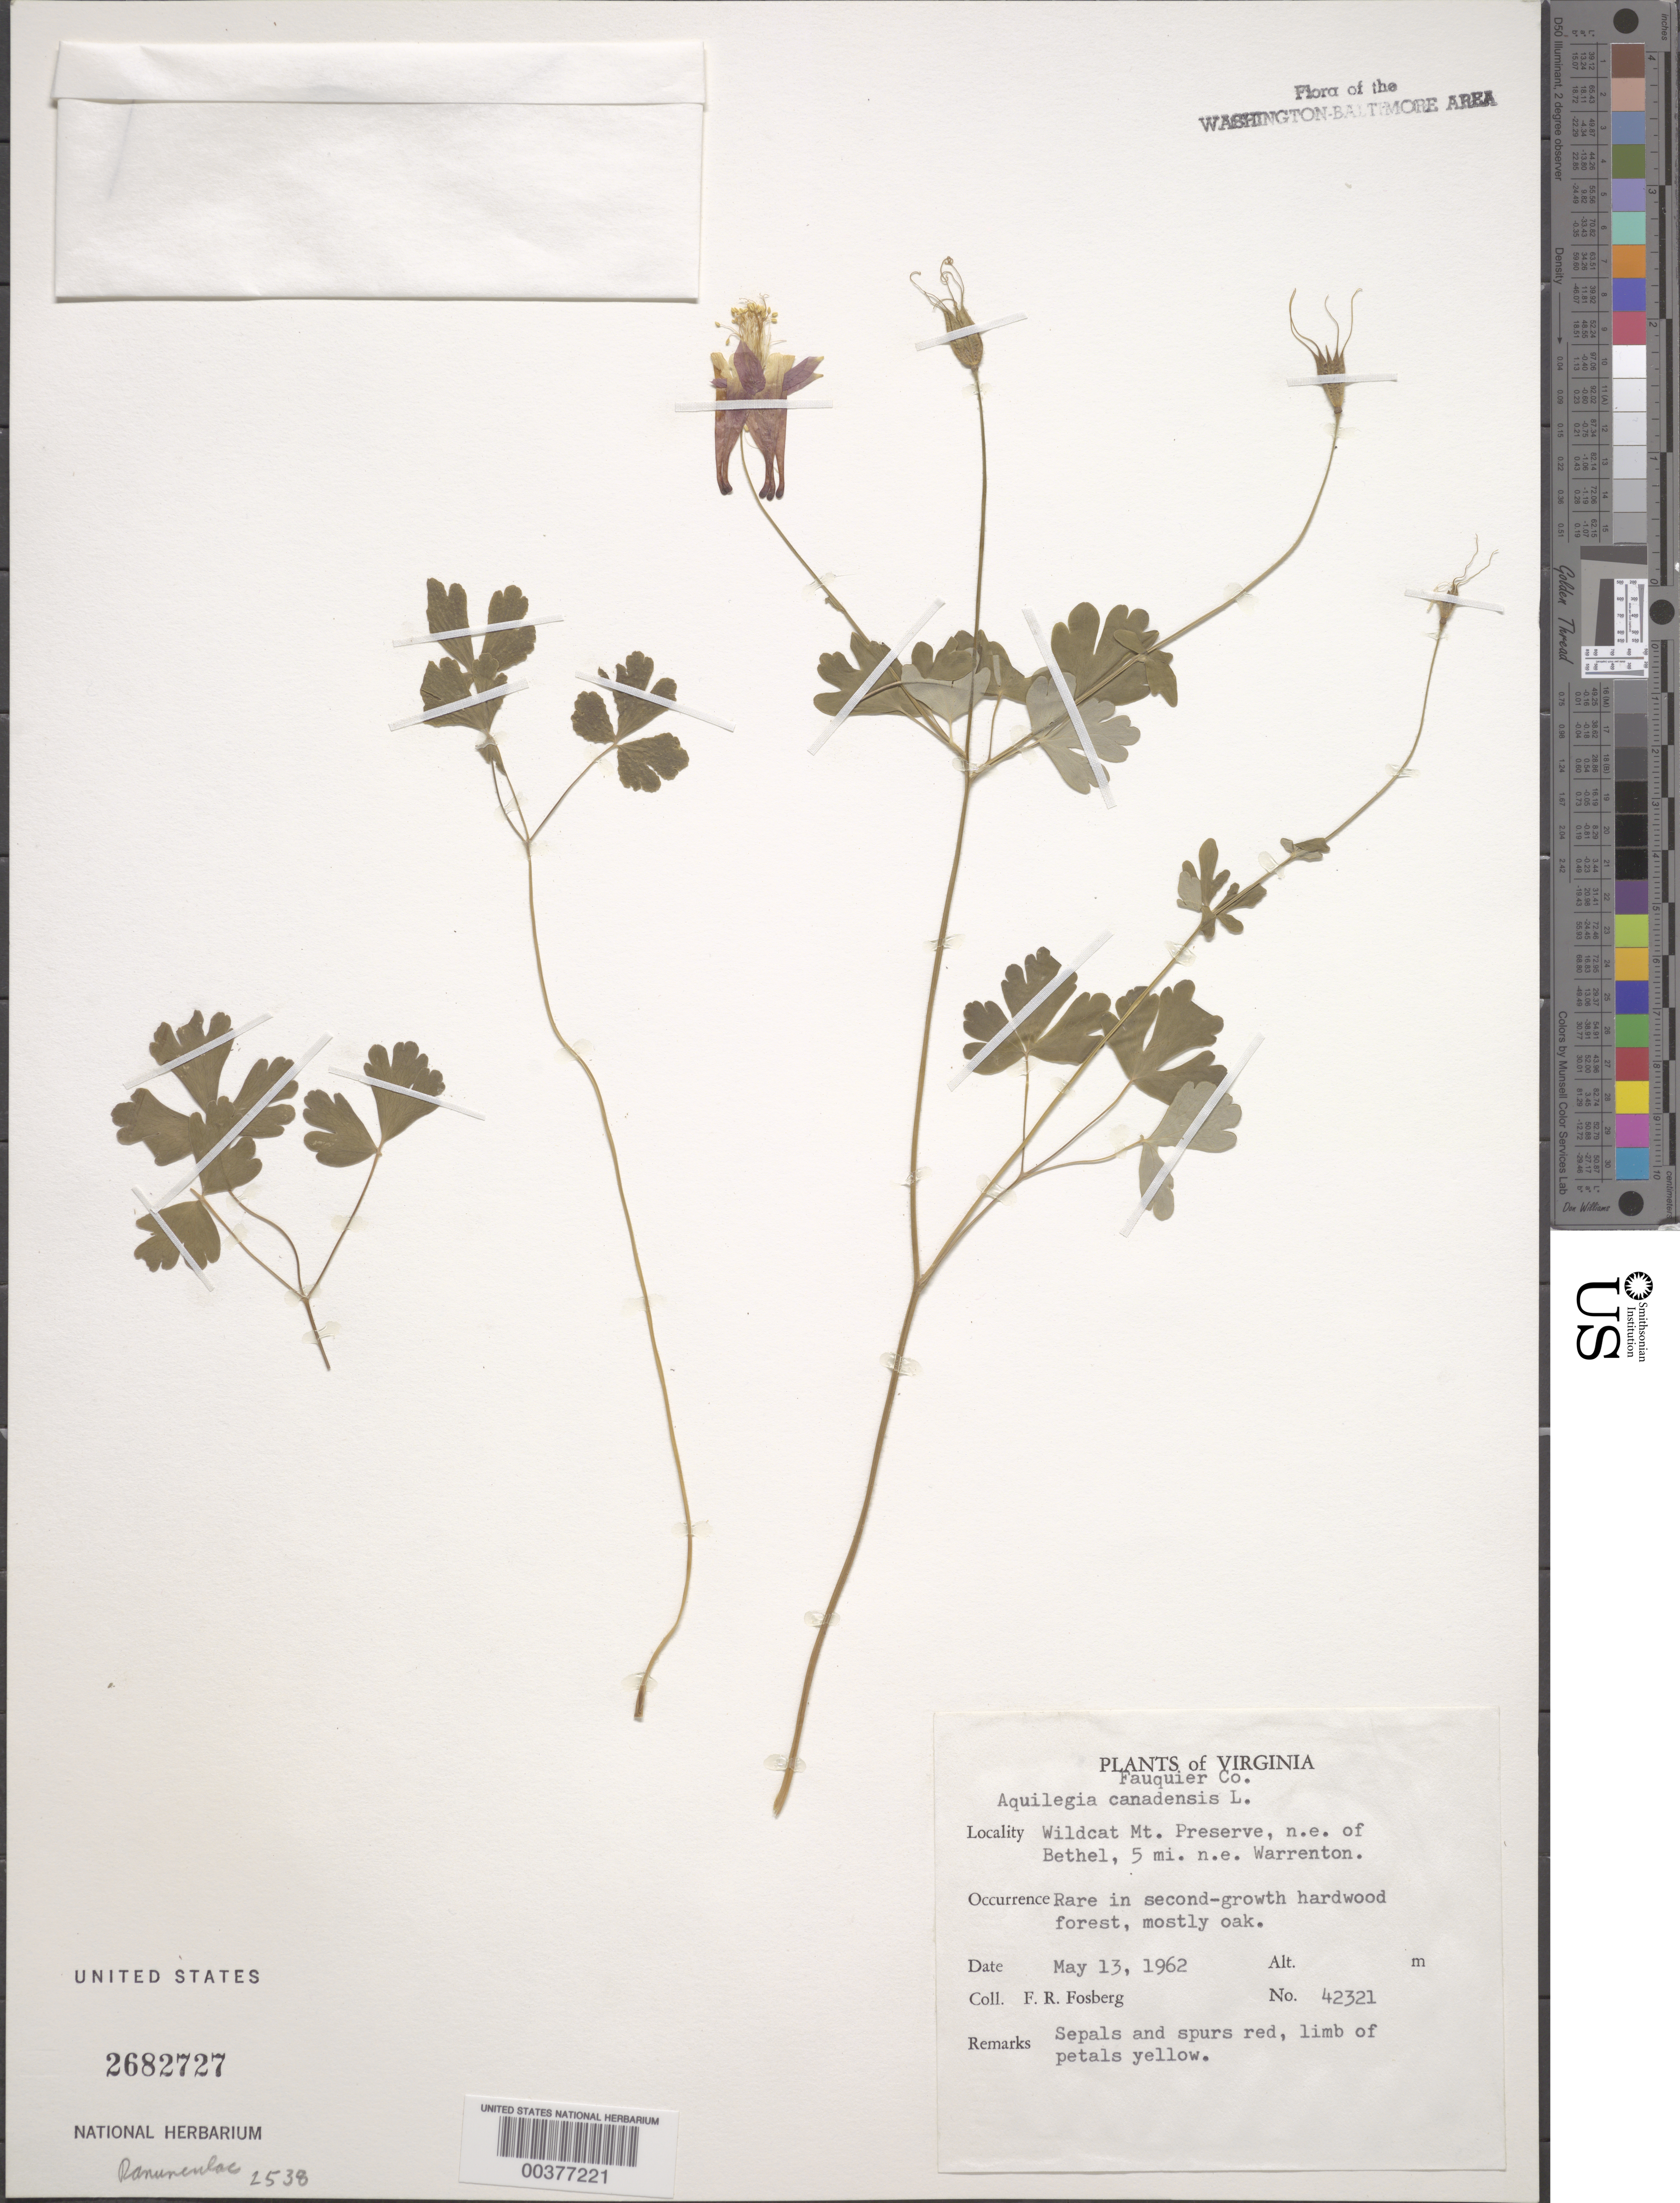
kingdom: Plantae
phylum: Tracheophyta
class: Magnoliopsida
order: Ranunculales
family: Ranunculaceae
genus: Aquilegia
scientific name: Aquilegia canadensis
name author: L.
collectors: F. R. Fosberg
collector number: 42321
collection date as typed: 13 May 1962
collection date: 1962-05-13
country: United States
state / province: Virginia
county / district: Fauquier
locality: Wildcat Mountain Preserve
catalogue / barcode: US 2682727